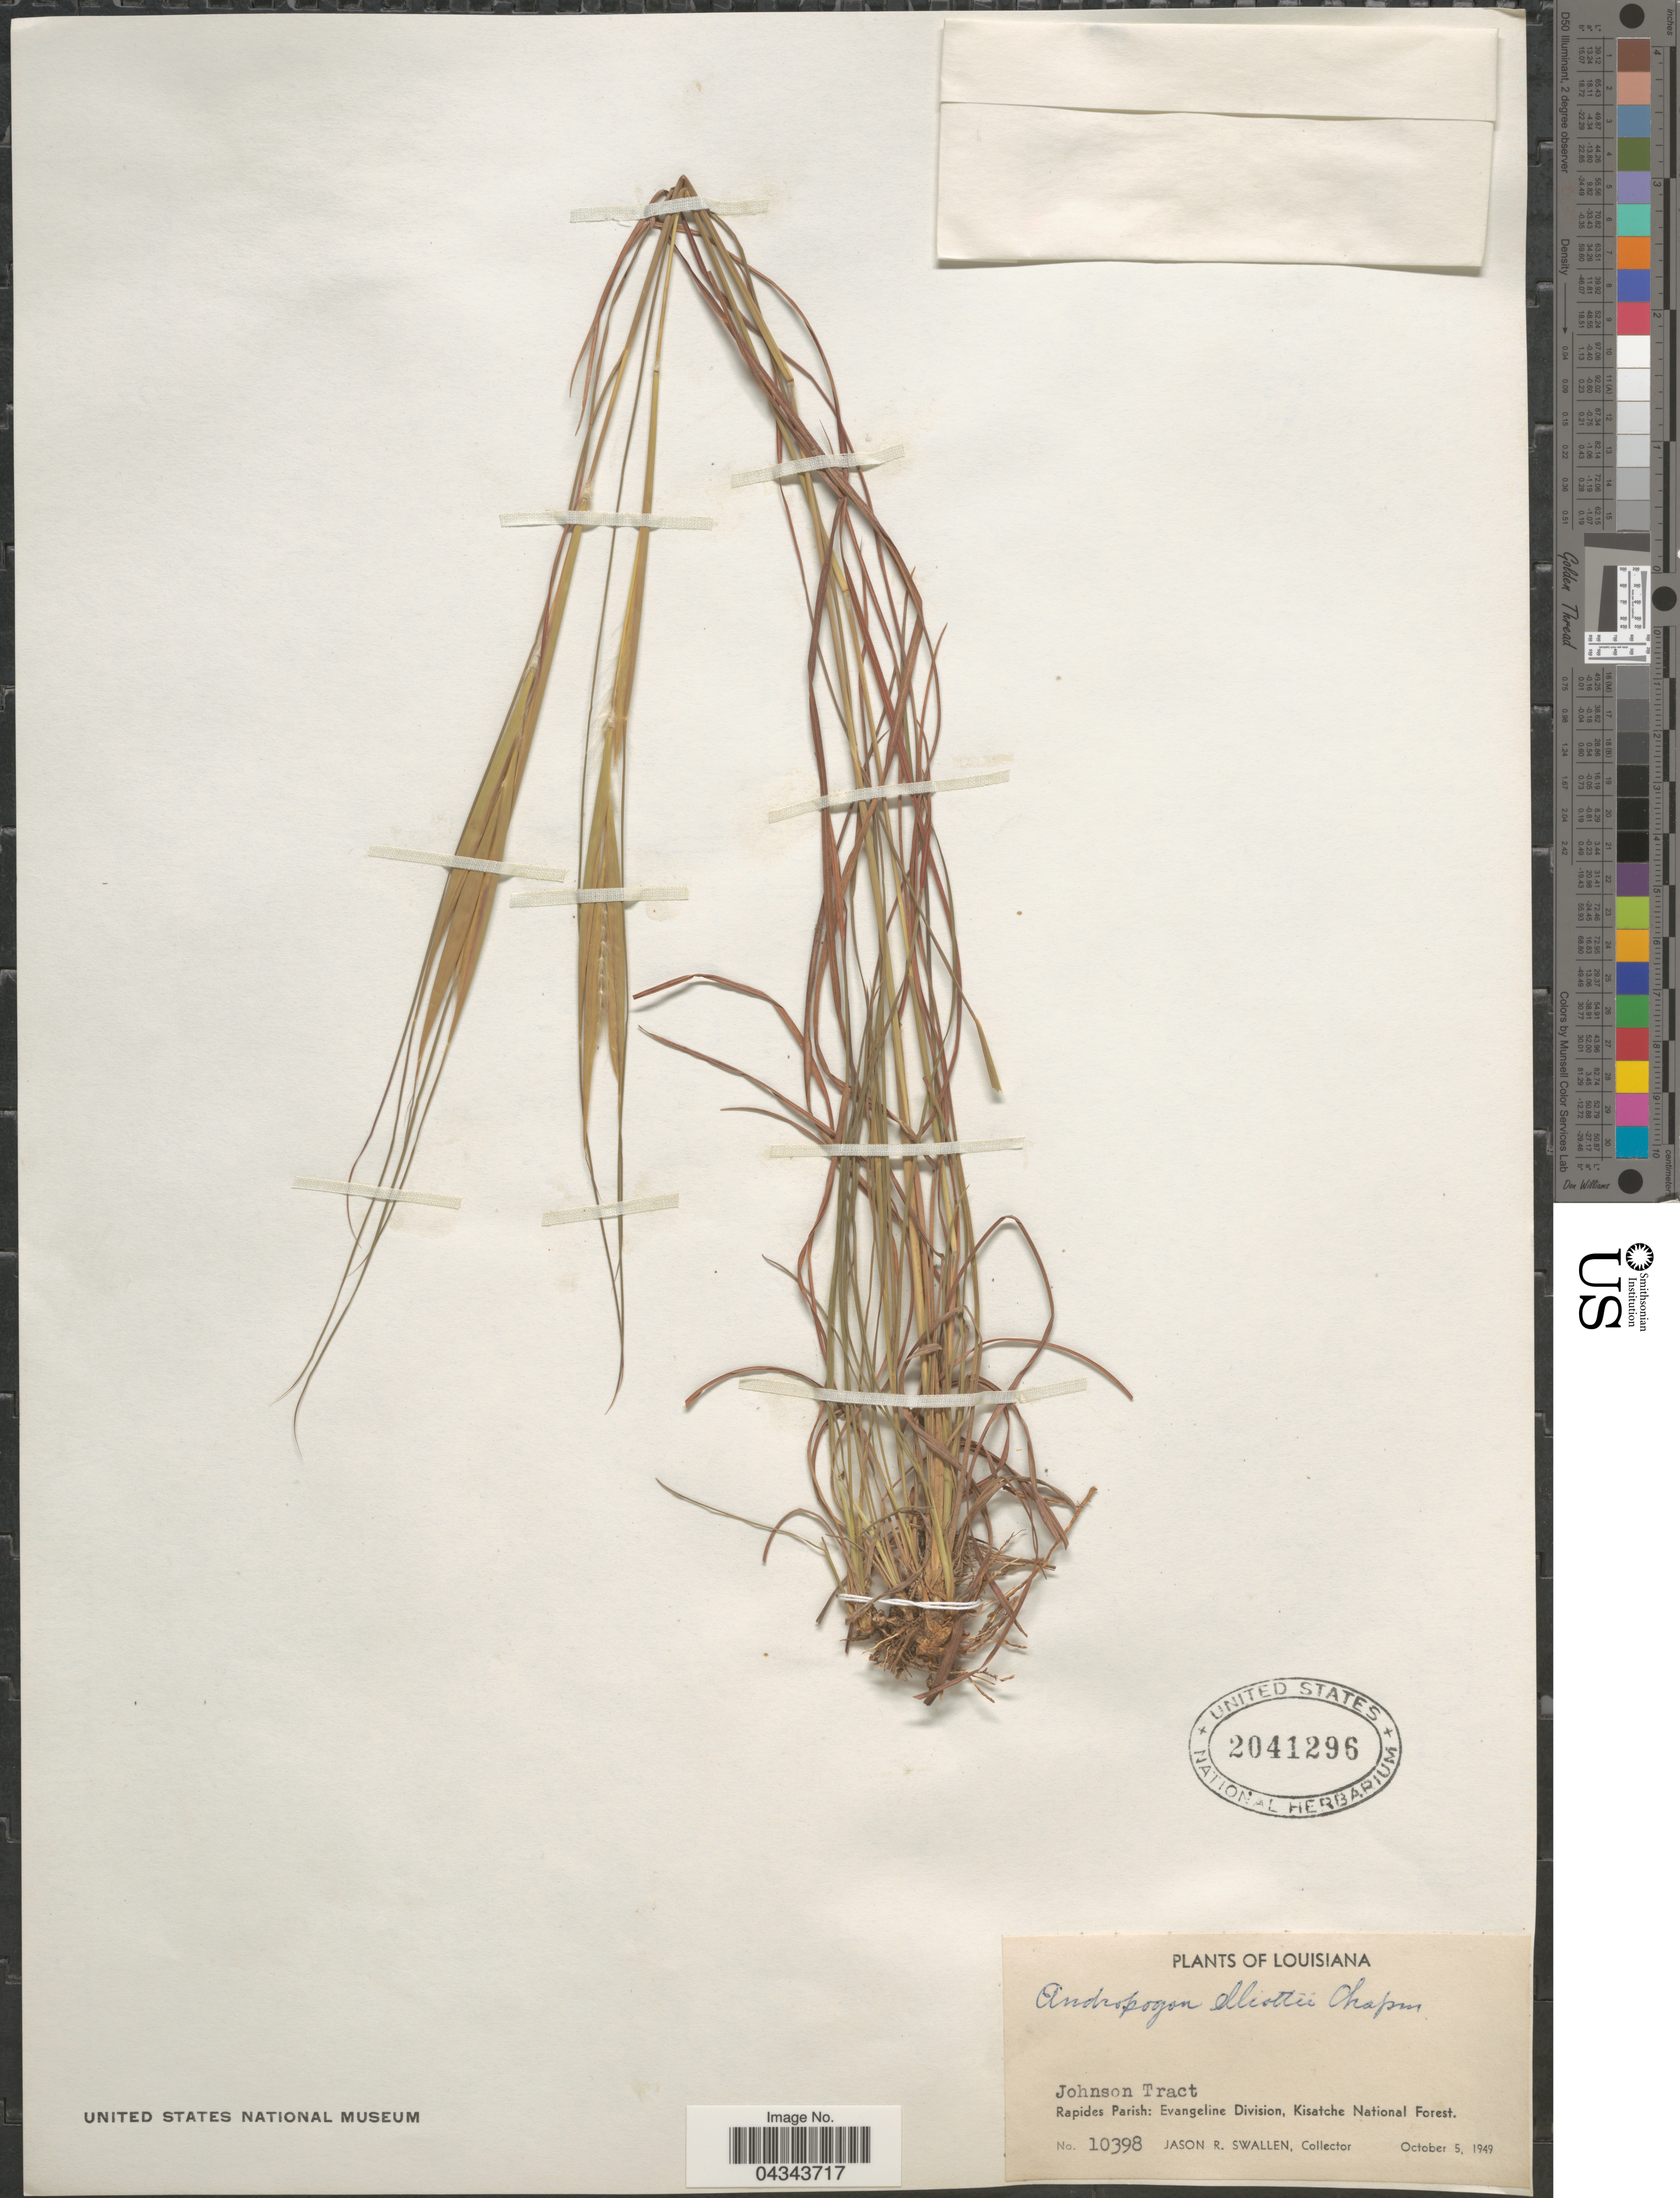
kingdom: Plantae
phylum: Tracheophyta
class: Liliopsida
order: Poales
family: Poaceae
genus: Andropogon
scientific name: Andropogon ternarius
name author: Michx.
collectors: J. R. Swallen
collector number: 10398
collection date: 1949-10-05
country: United States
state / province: Louisiana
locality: Johnson Tract. Rapides Parish: Evangeline Division, Kisatche National Forest.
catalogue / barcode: US 2041296